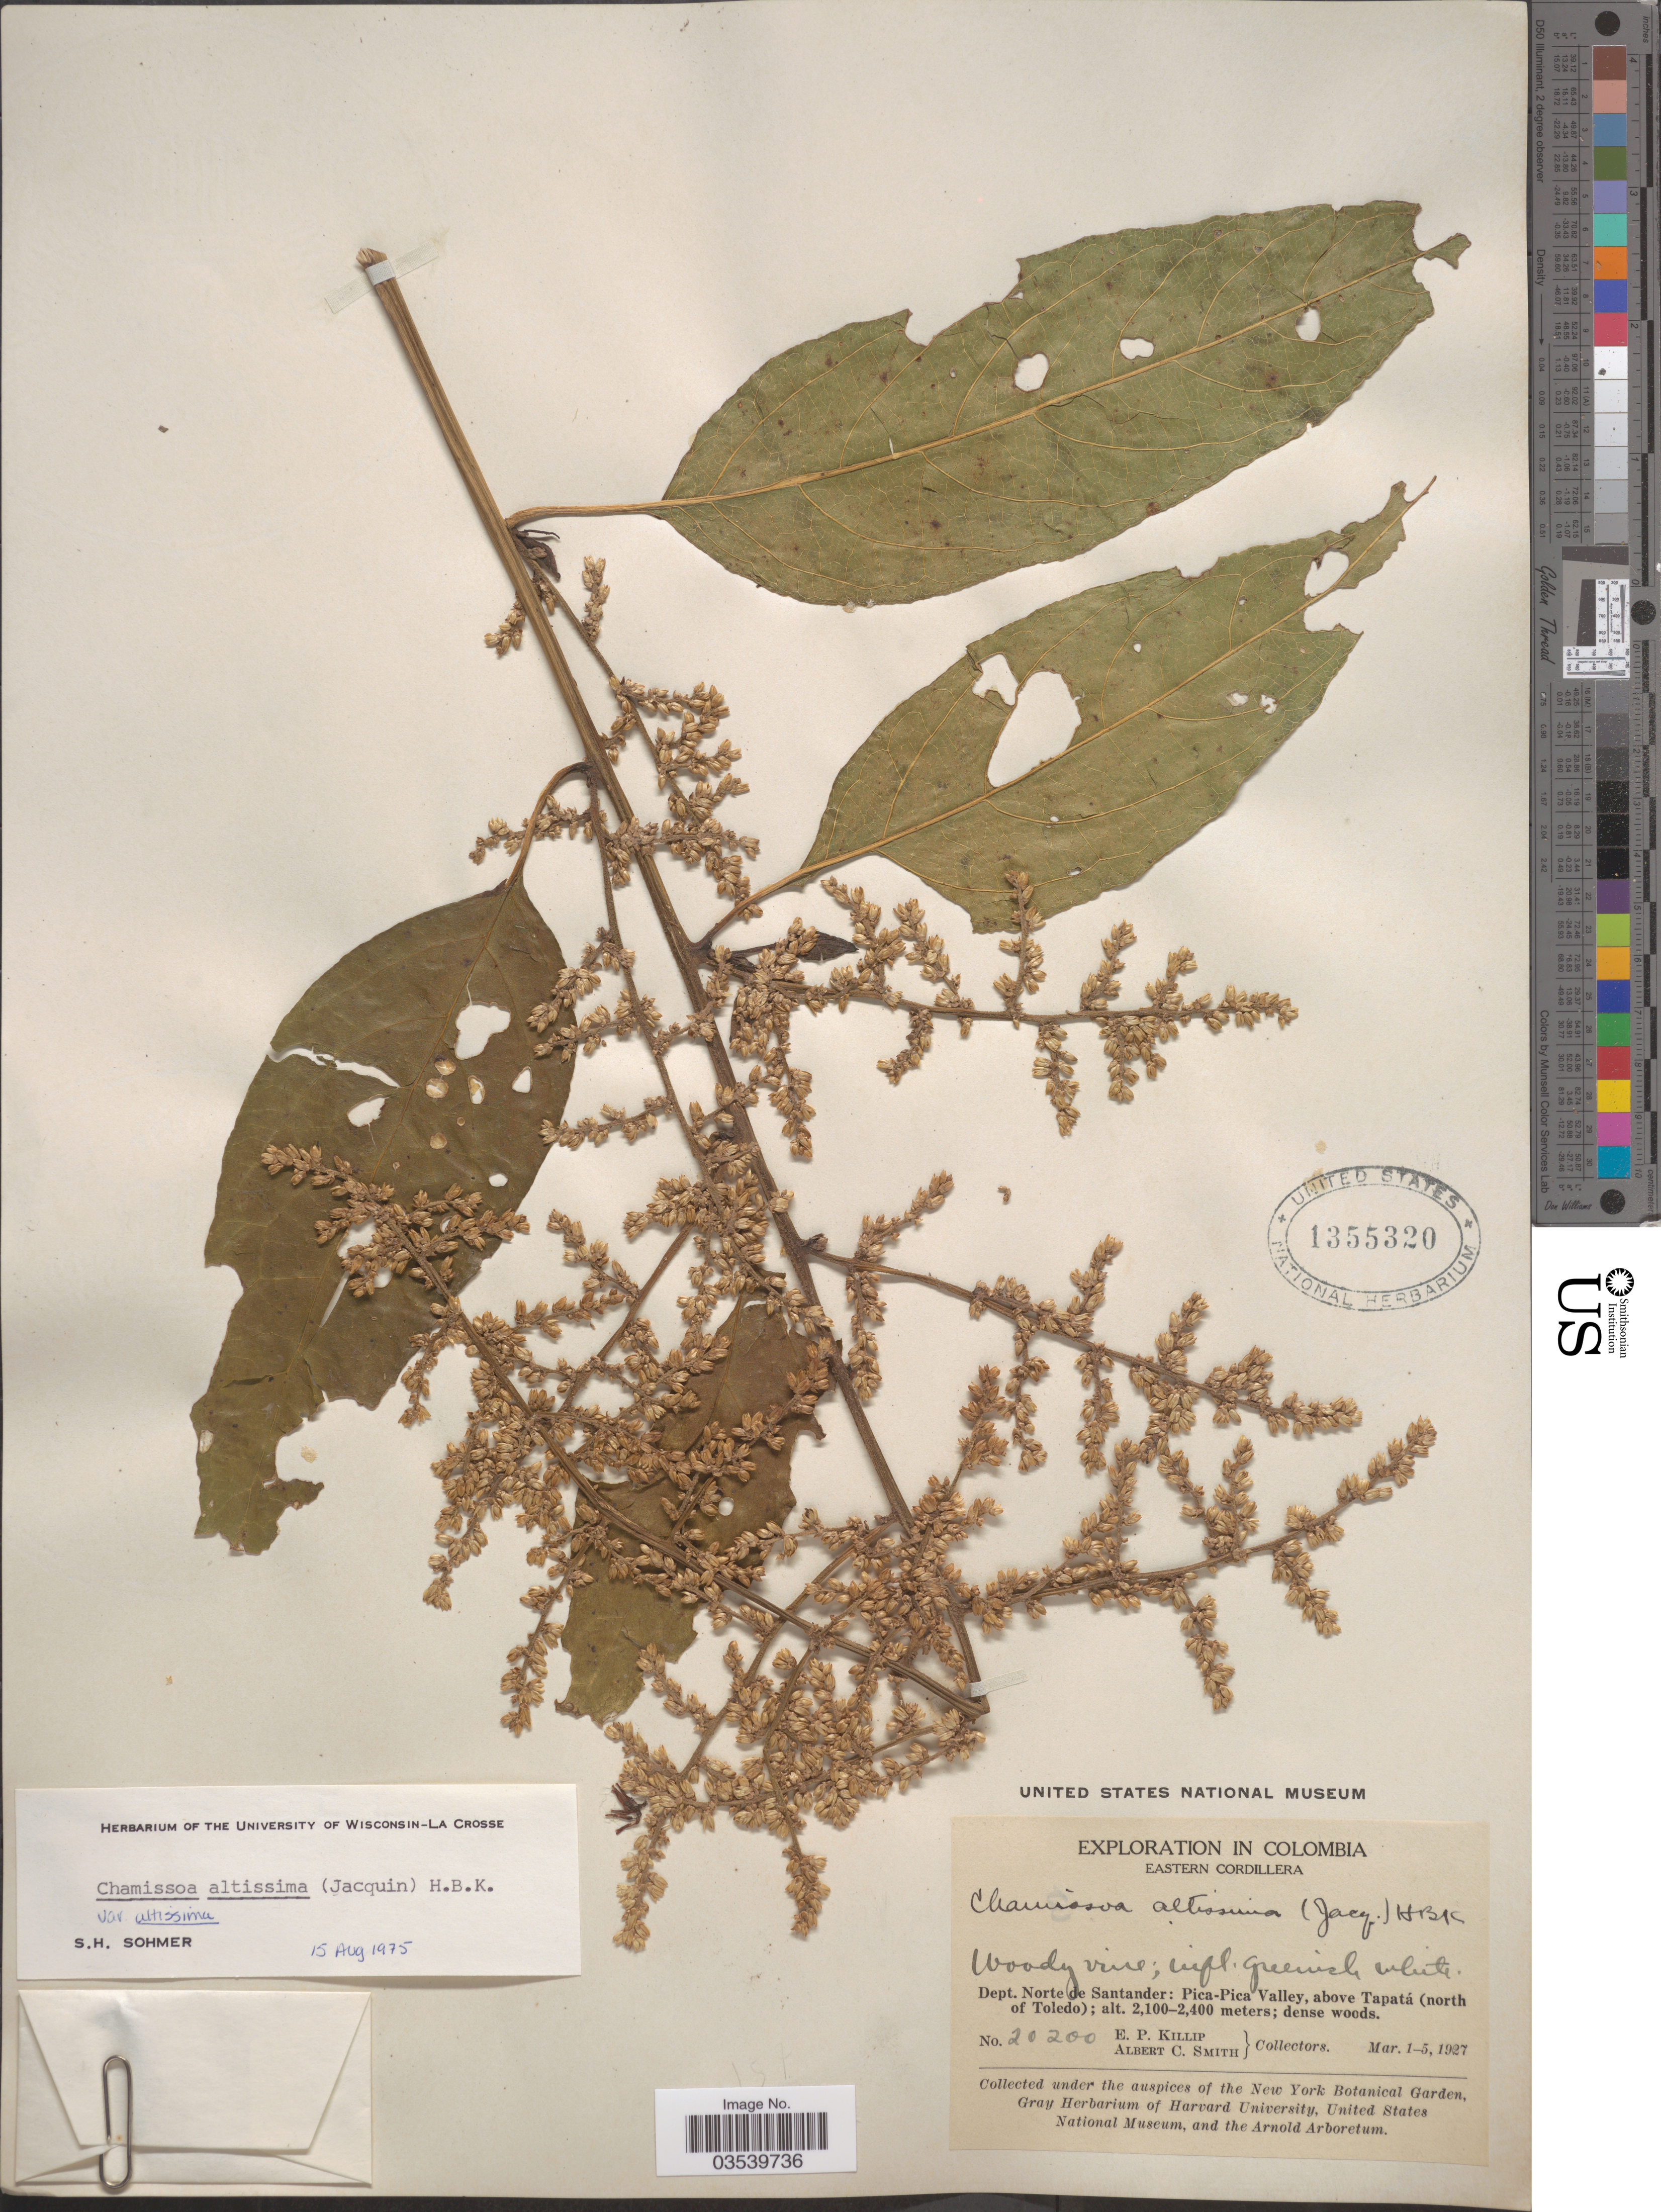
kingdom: Plantae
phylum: Tracheophyta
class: Magnoliopsida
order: Caryophyllales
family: Amaranthaceae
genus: Chamissoa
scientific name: Chamissoa altissima var. altissima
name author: (Jacq.) Kunth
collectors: E. P. Killip & A. C. Smith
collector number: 20200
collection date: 1927-03-01/1927-03-05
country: Colombia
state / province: Norte de Santander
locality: Eastern Cordillera. Dept. Norte de Santander: Pica-Pica Valley, above Tapatá (north of Toledo).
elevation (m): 2100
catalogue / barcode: US 1355320